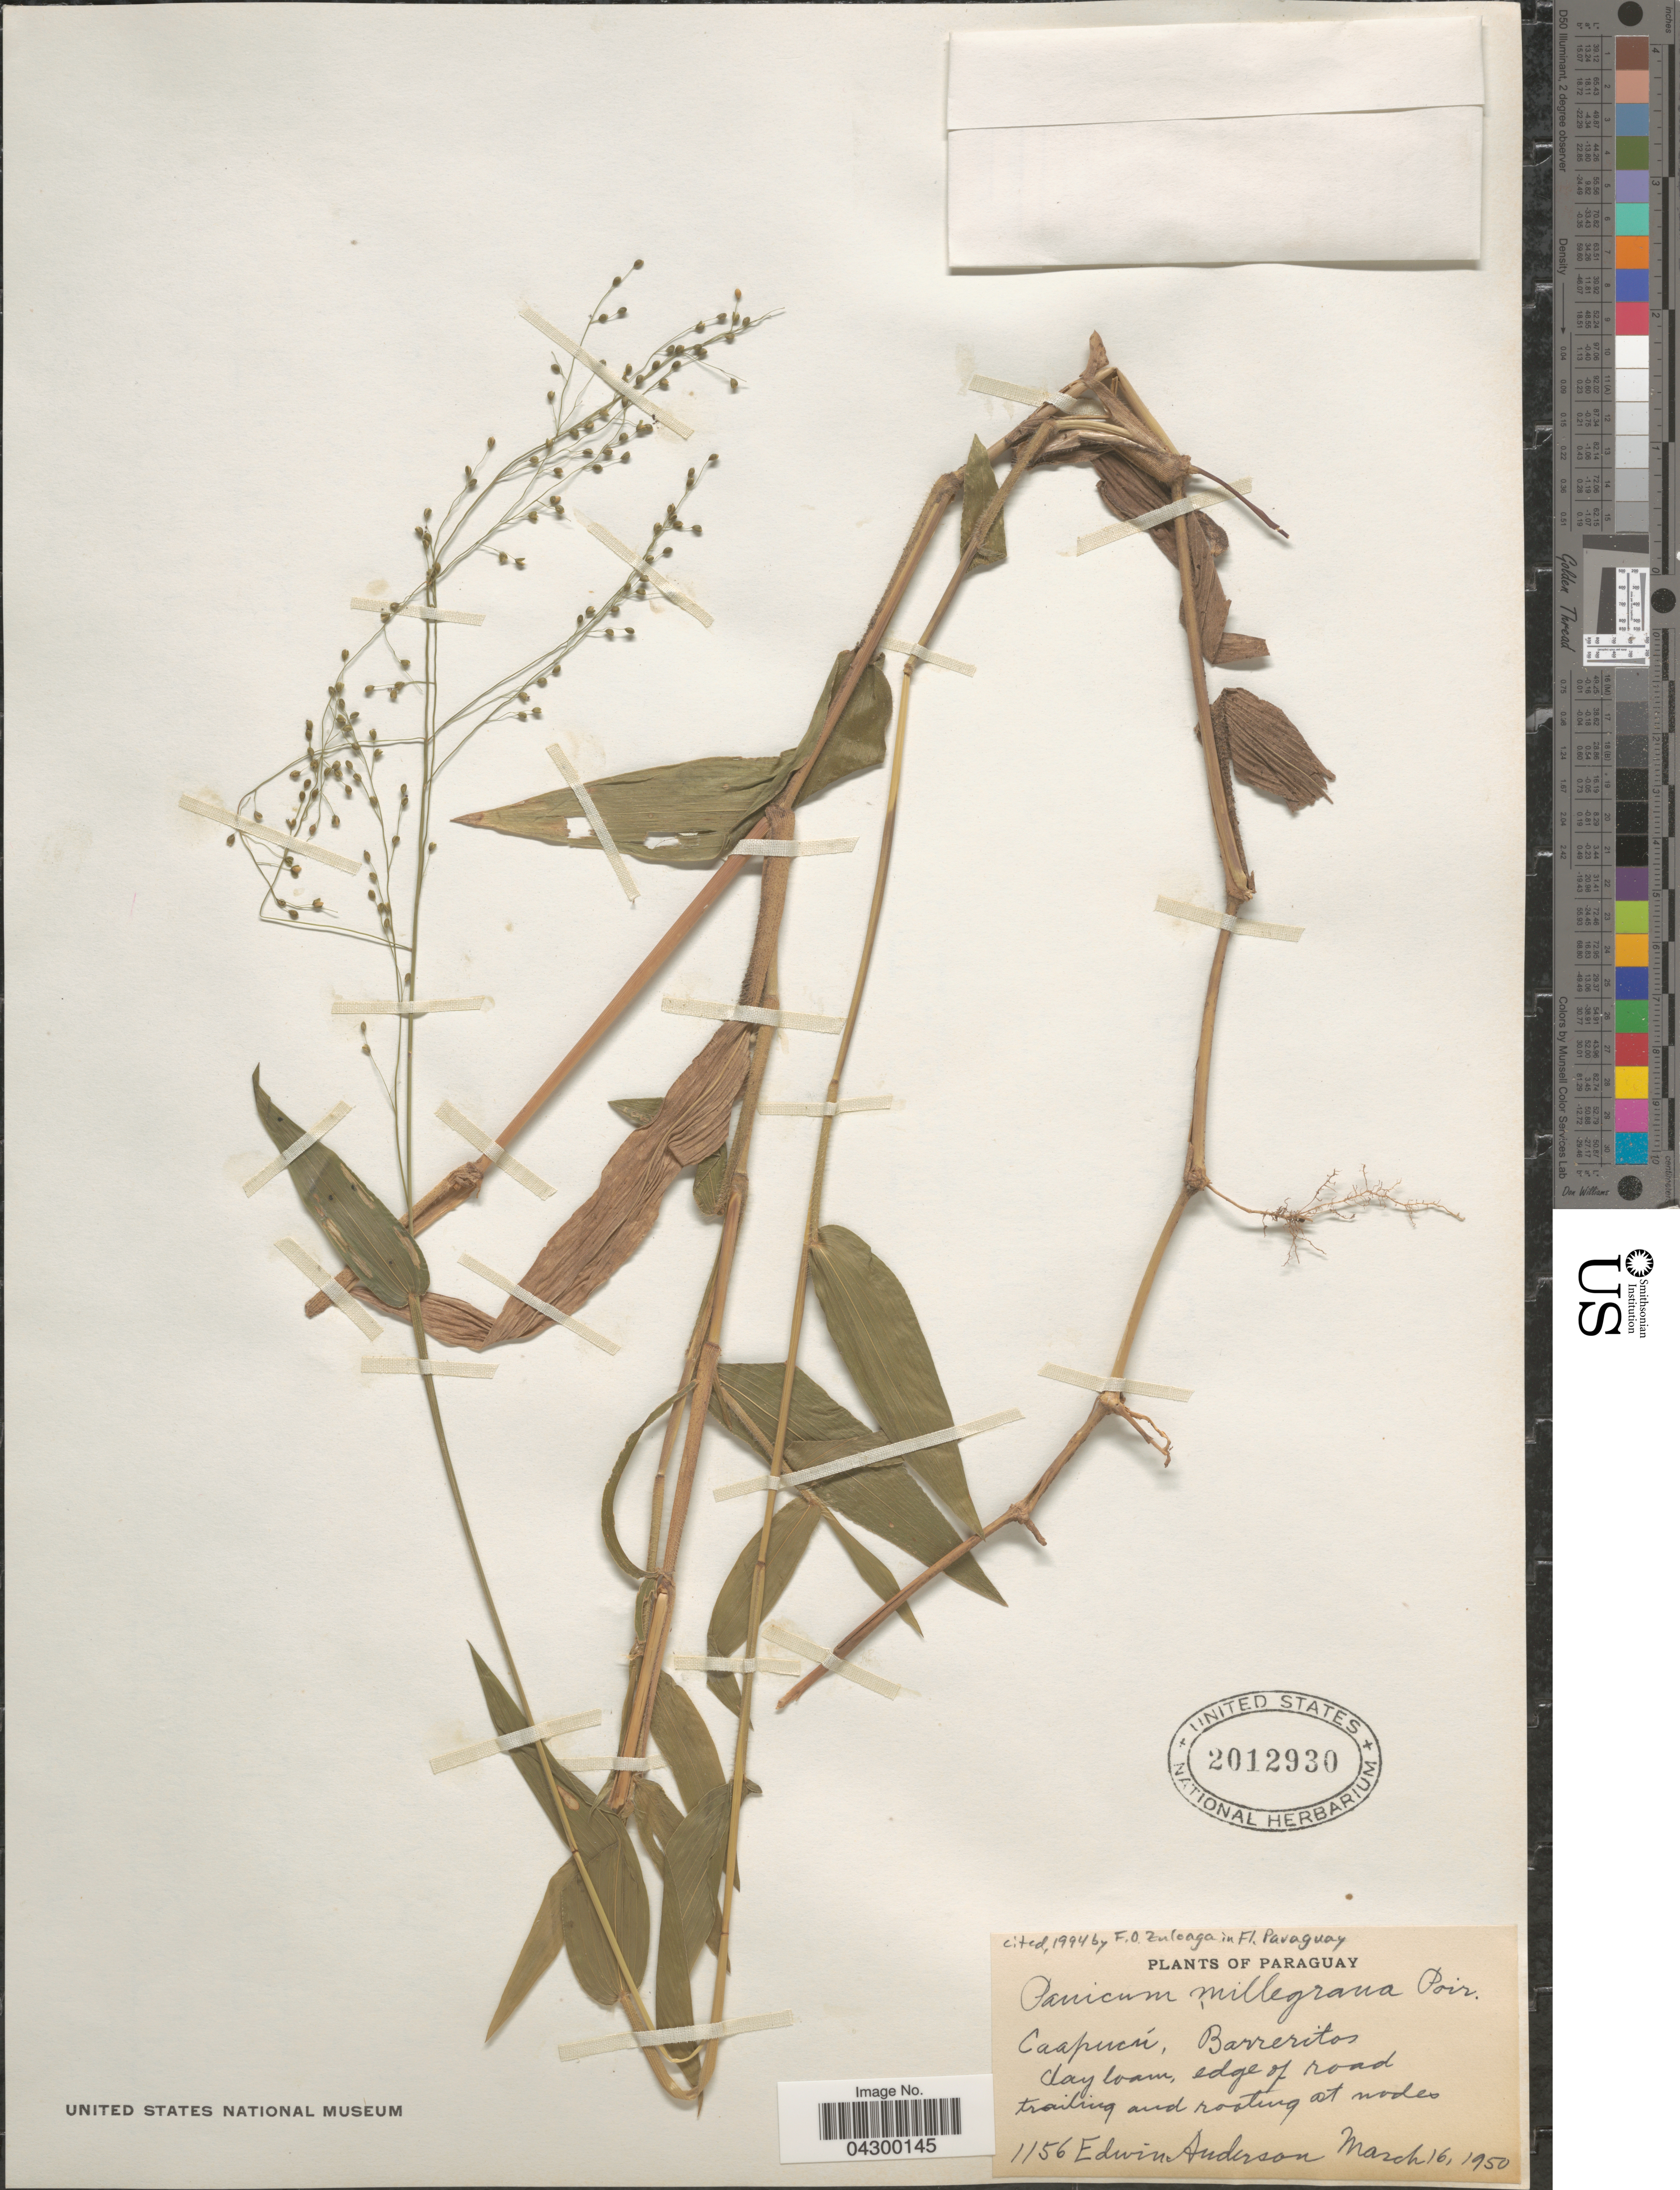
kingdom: Plantae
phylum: Tracheophyta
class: Liliopsida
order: Poales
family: Poaceae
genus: Panicum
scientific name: Panicum millegrana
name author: Poir.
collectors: E. Anderson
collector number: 1156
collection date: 1950-03-16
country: Paraguay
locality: Caapucú, Barreritos clay loam, edge of road trailing.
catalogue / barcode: US 2012930